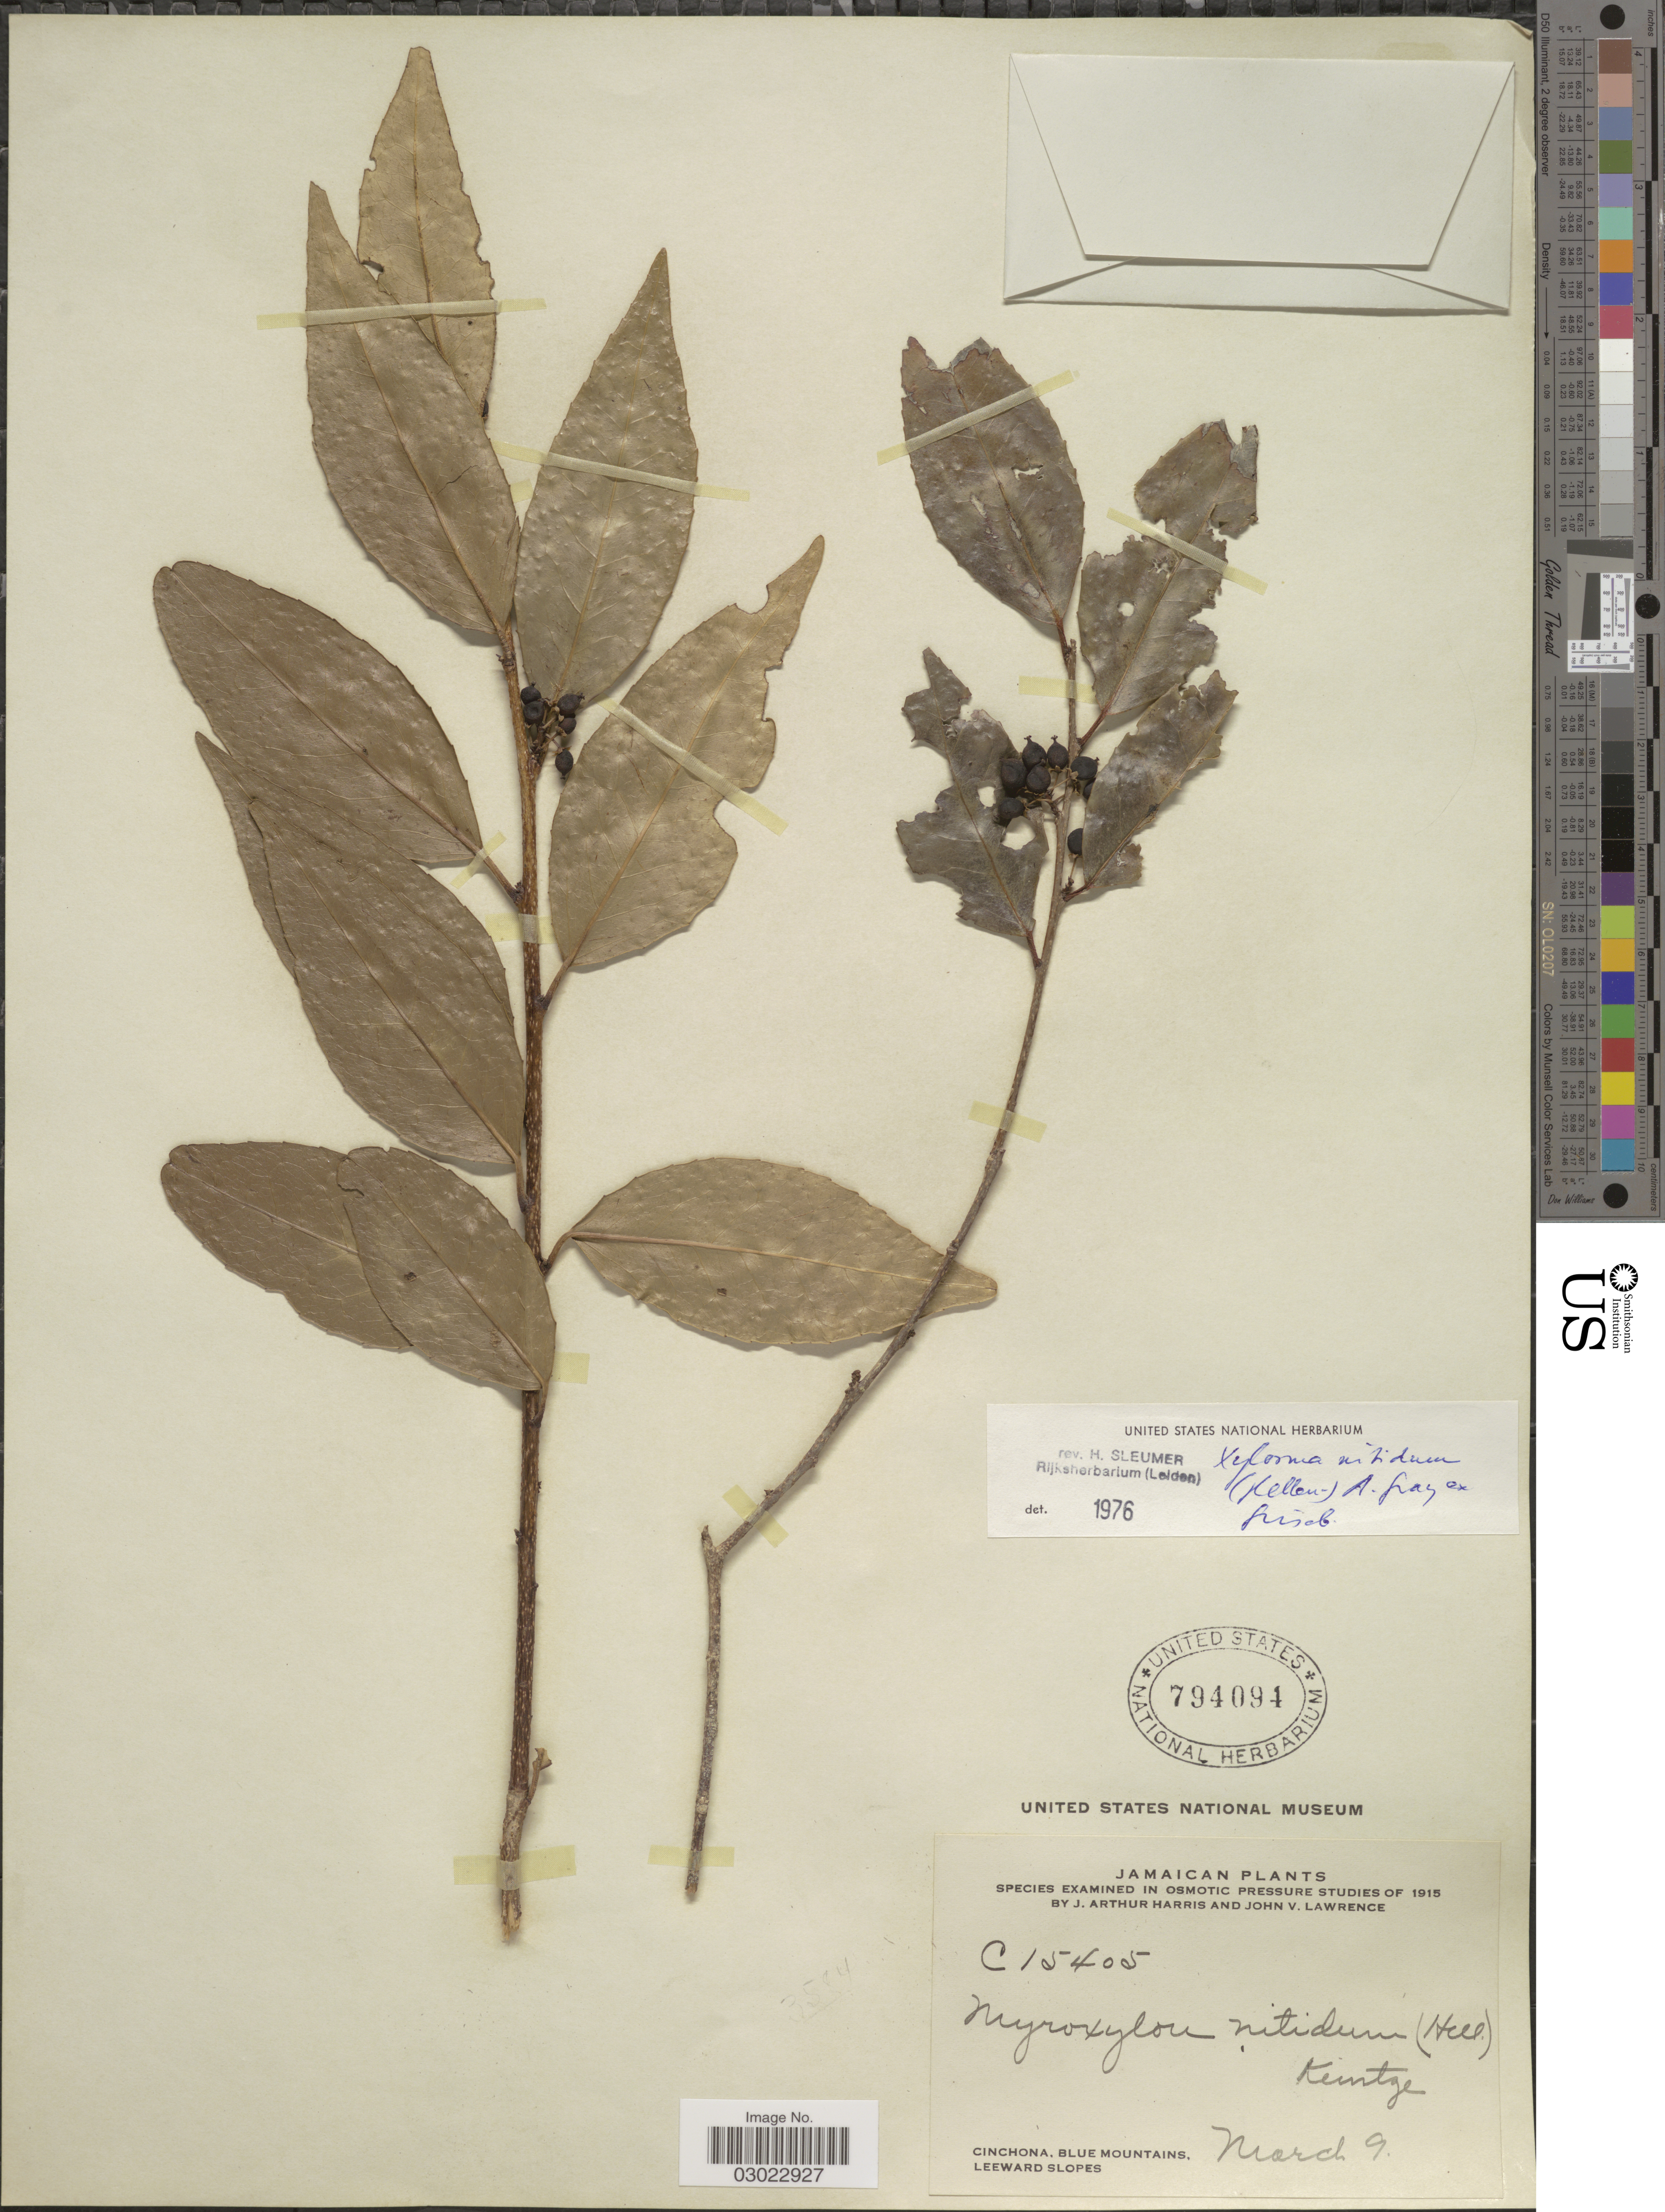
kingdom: Plantae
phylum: Tracheophyta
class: Magnoliopsida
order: Malpighiales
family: Salicaceae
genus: Xylosma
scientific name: Xylosma nitida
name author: (Hell.) A. Gray ex Griseb.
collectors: J. A. Harris & J. Lawrence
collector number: C15405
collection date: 1915-03-09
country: Jamaica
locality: Jamaican. Cinchona, Blue Mountains, Leeward slopes.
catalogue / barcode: US 794094